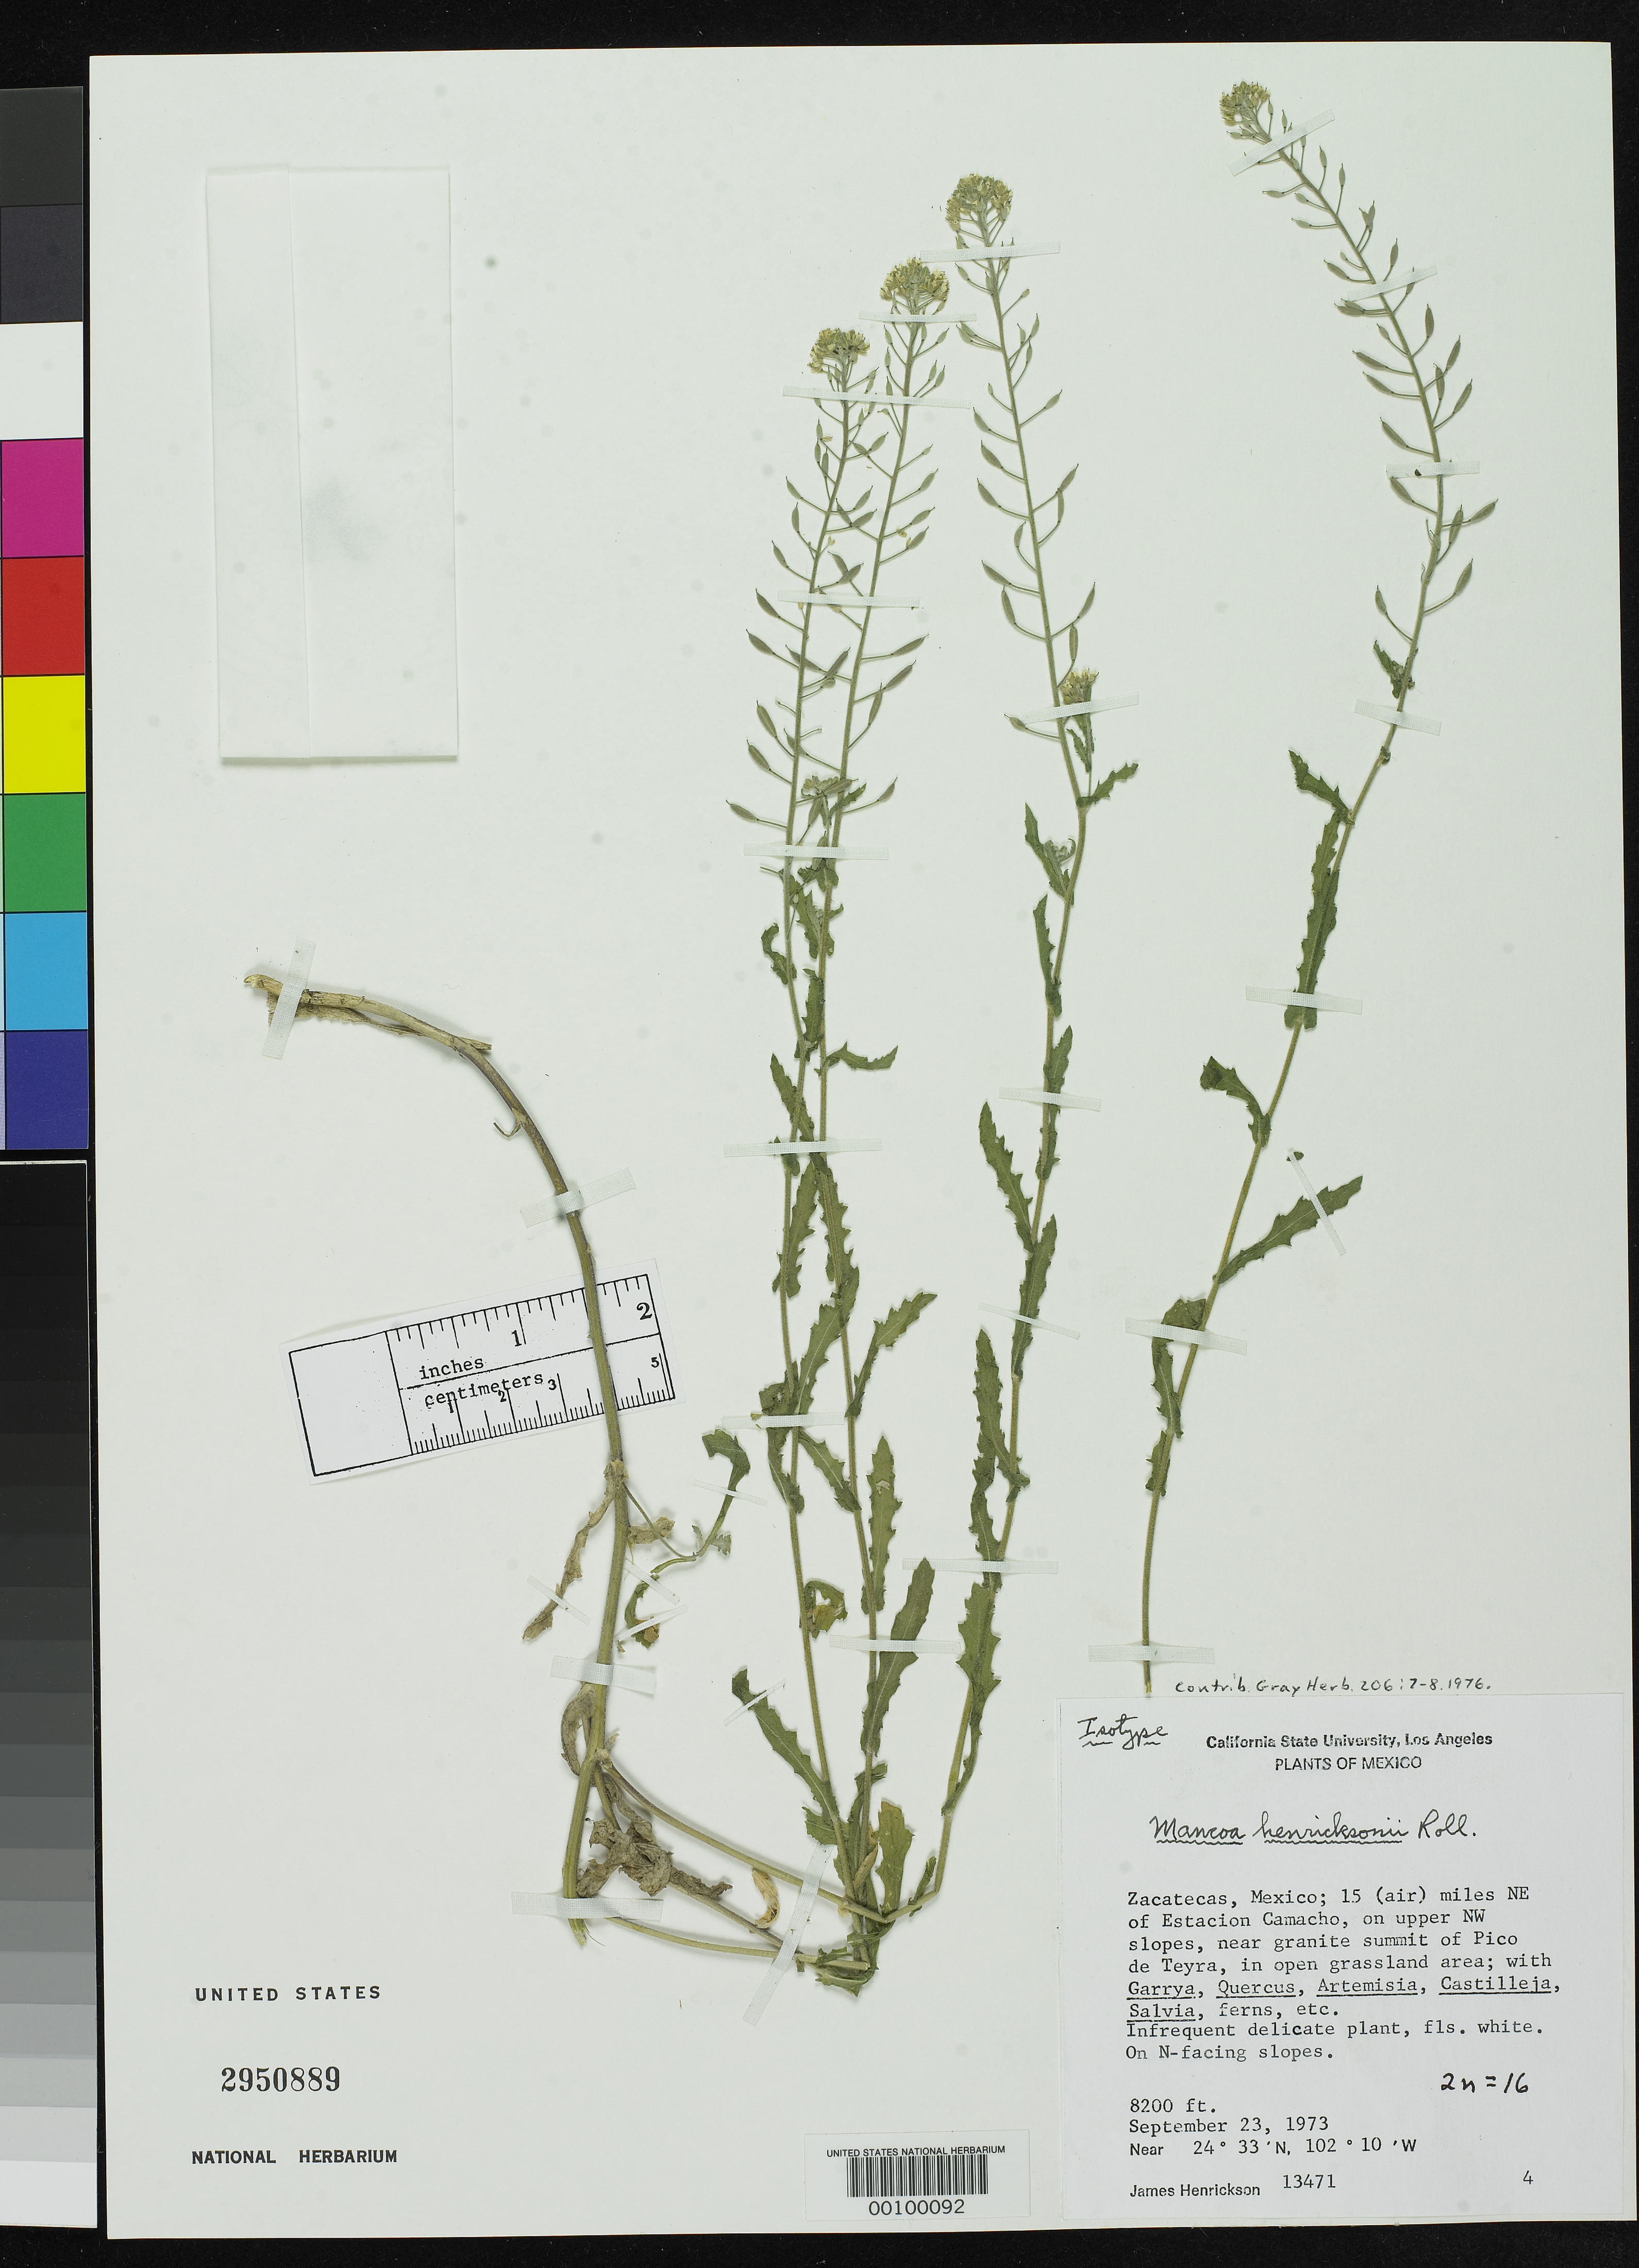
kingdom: Plantae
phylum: Tracheophyta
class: Magnoliopsida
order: Brassicales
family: Brassicaceae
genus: Mancoa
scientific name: Mancoa henricksonii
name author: Rollins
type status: Isotype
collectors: J. Hendrickson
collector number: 13471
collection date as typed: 23 Sep 1973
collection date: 1973-09-23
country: Mexico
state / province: Zacatecas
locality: NE of Estacion Camacho, near Pico de Teyra; alt. 8200 ft.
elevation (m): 2499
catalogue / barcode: US 2950889